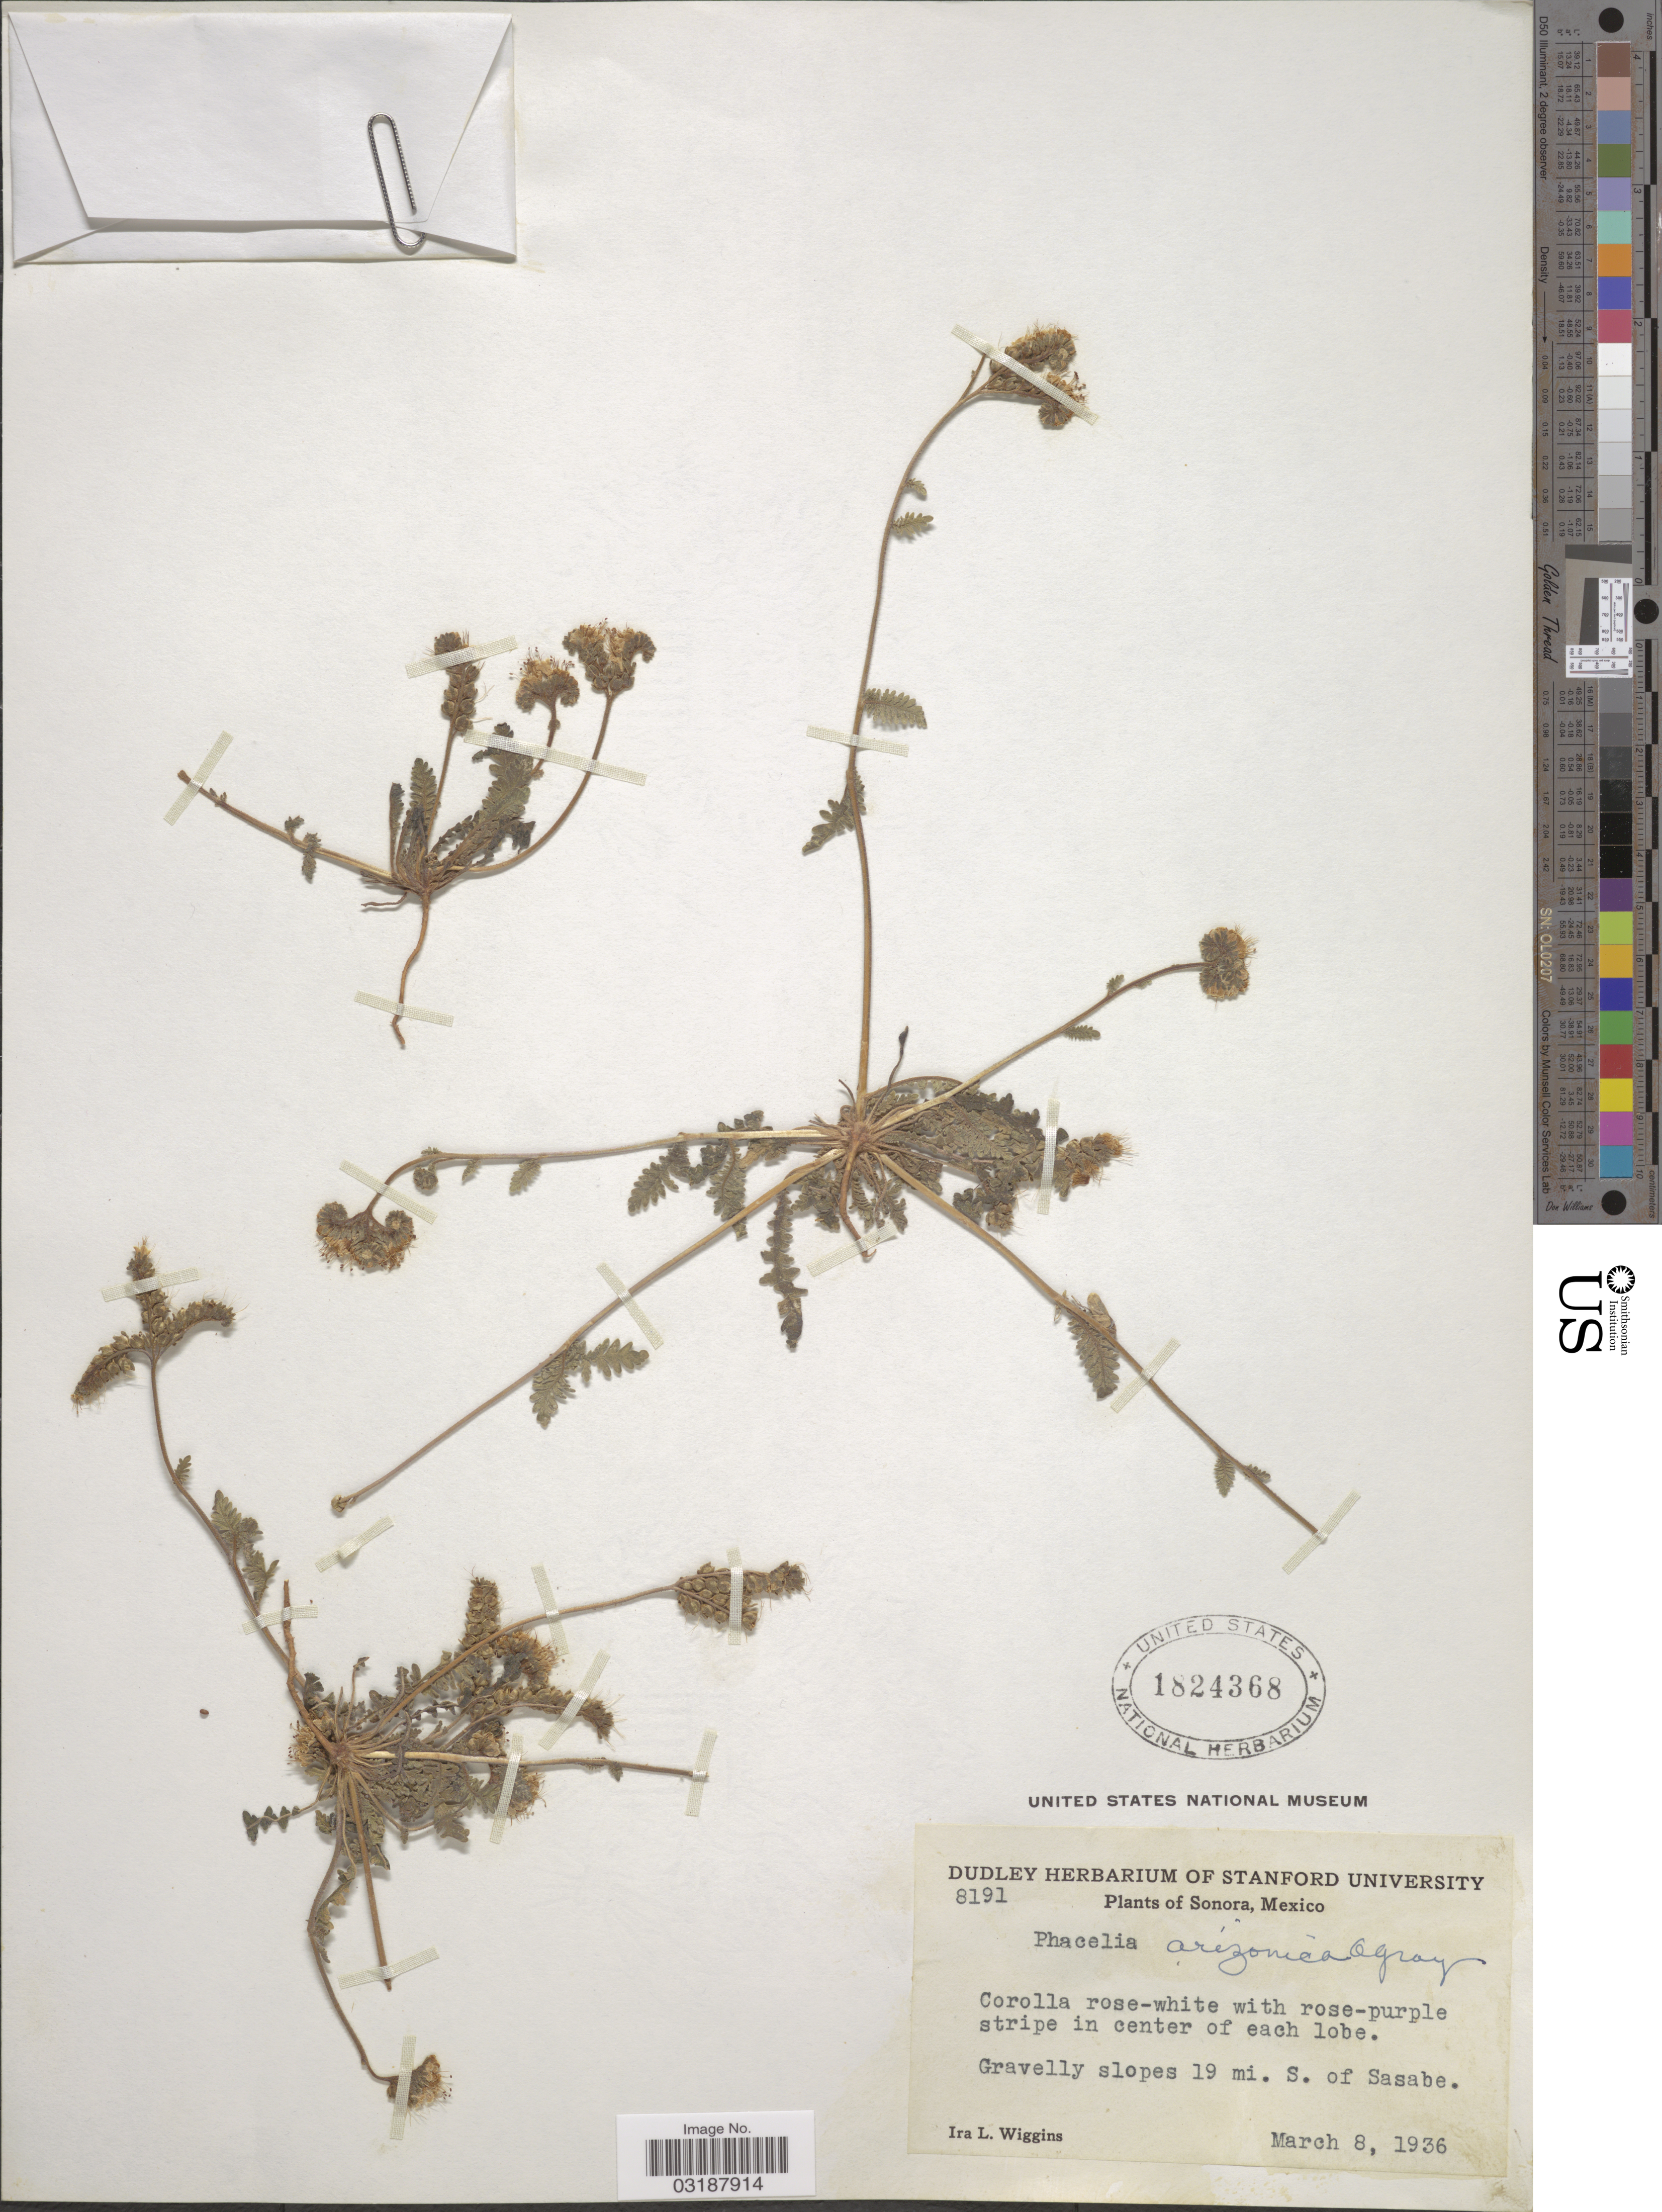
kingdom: Plantae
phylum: Tracheophyta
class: Magnoliopsida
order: Boraginales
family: Hydrophyllaceae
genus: Phacelia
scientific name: Phacelia arizonica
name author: A. Gray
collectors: I. L. Wiggins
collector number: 8191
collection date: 1936-03-08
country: Mexico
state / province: Sonora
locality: Gravelly slopes 19 mi. S. of Sasabe.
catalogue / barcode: US 1824368